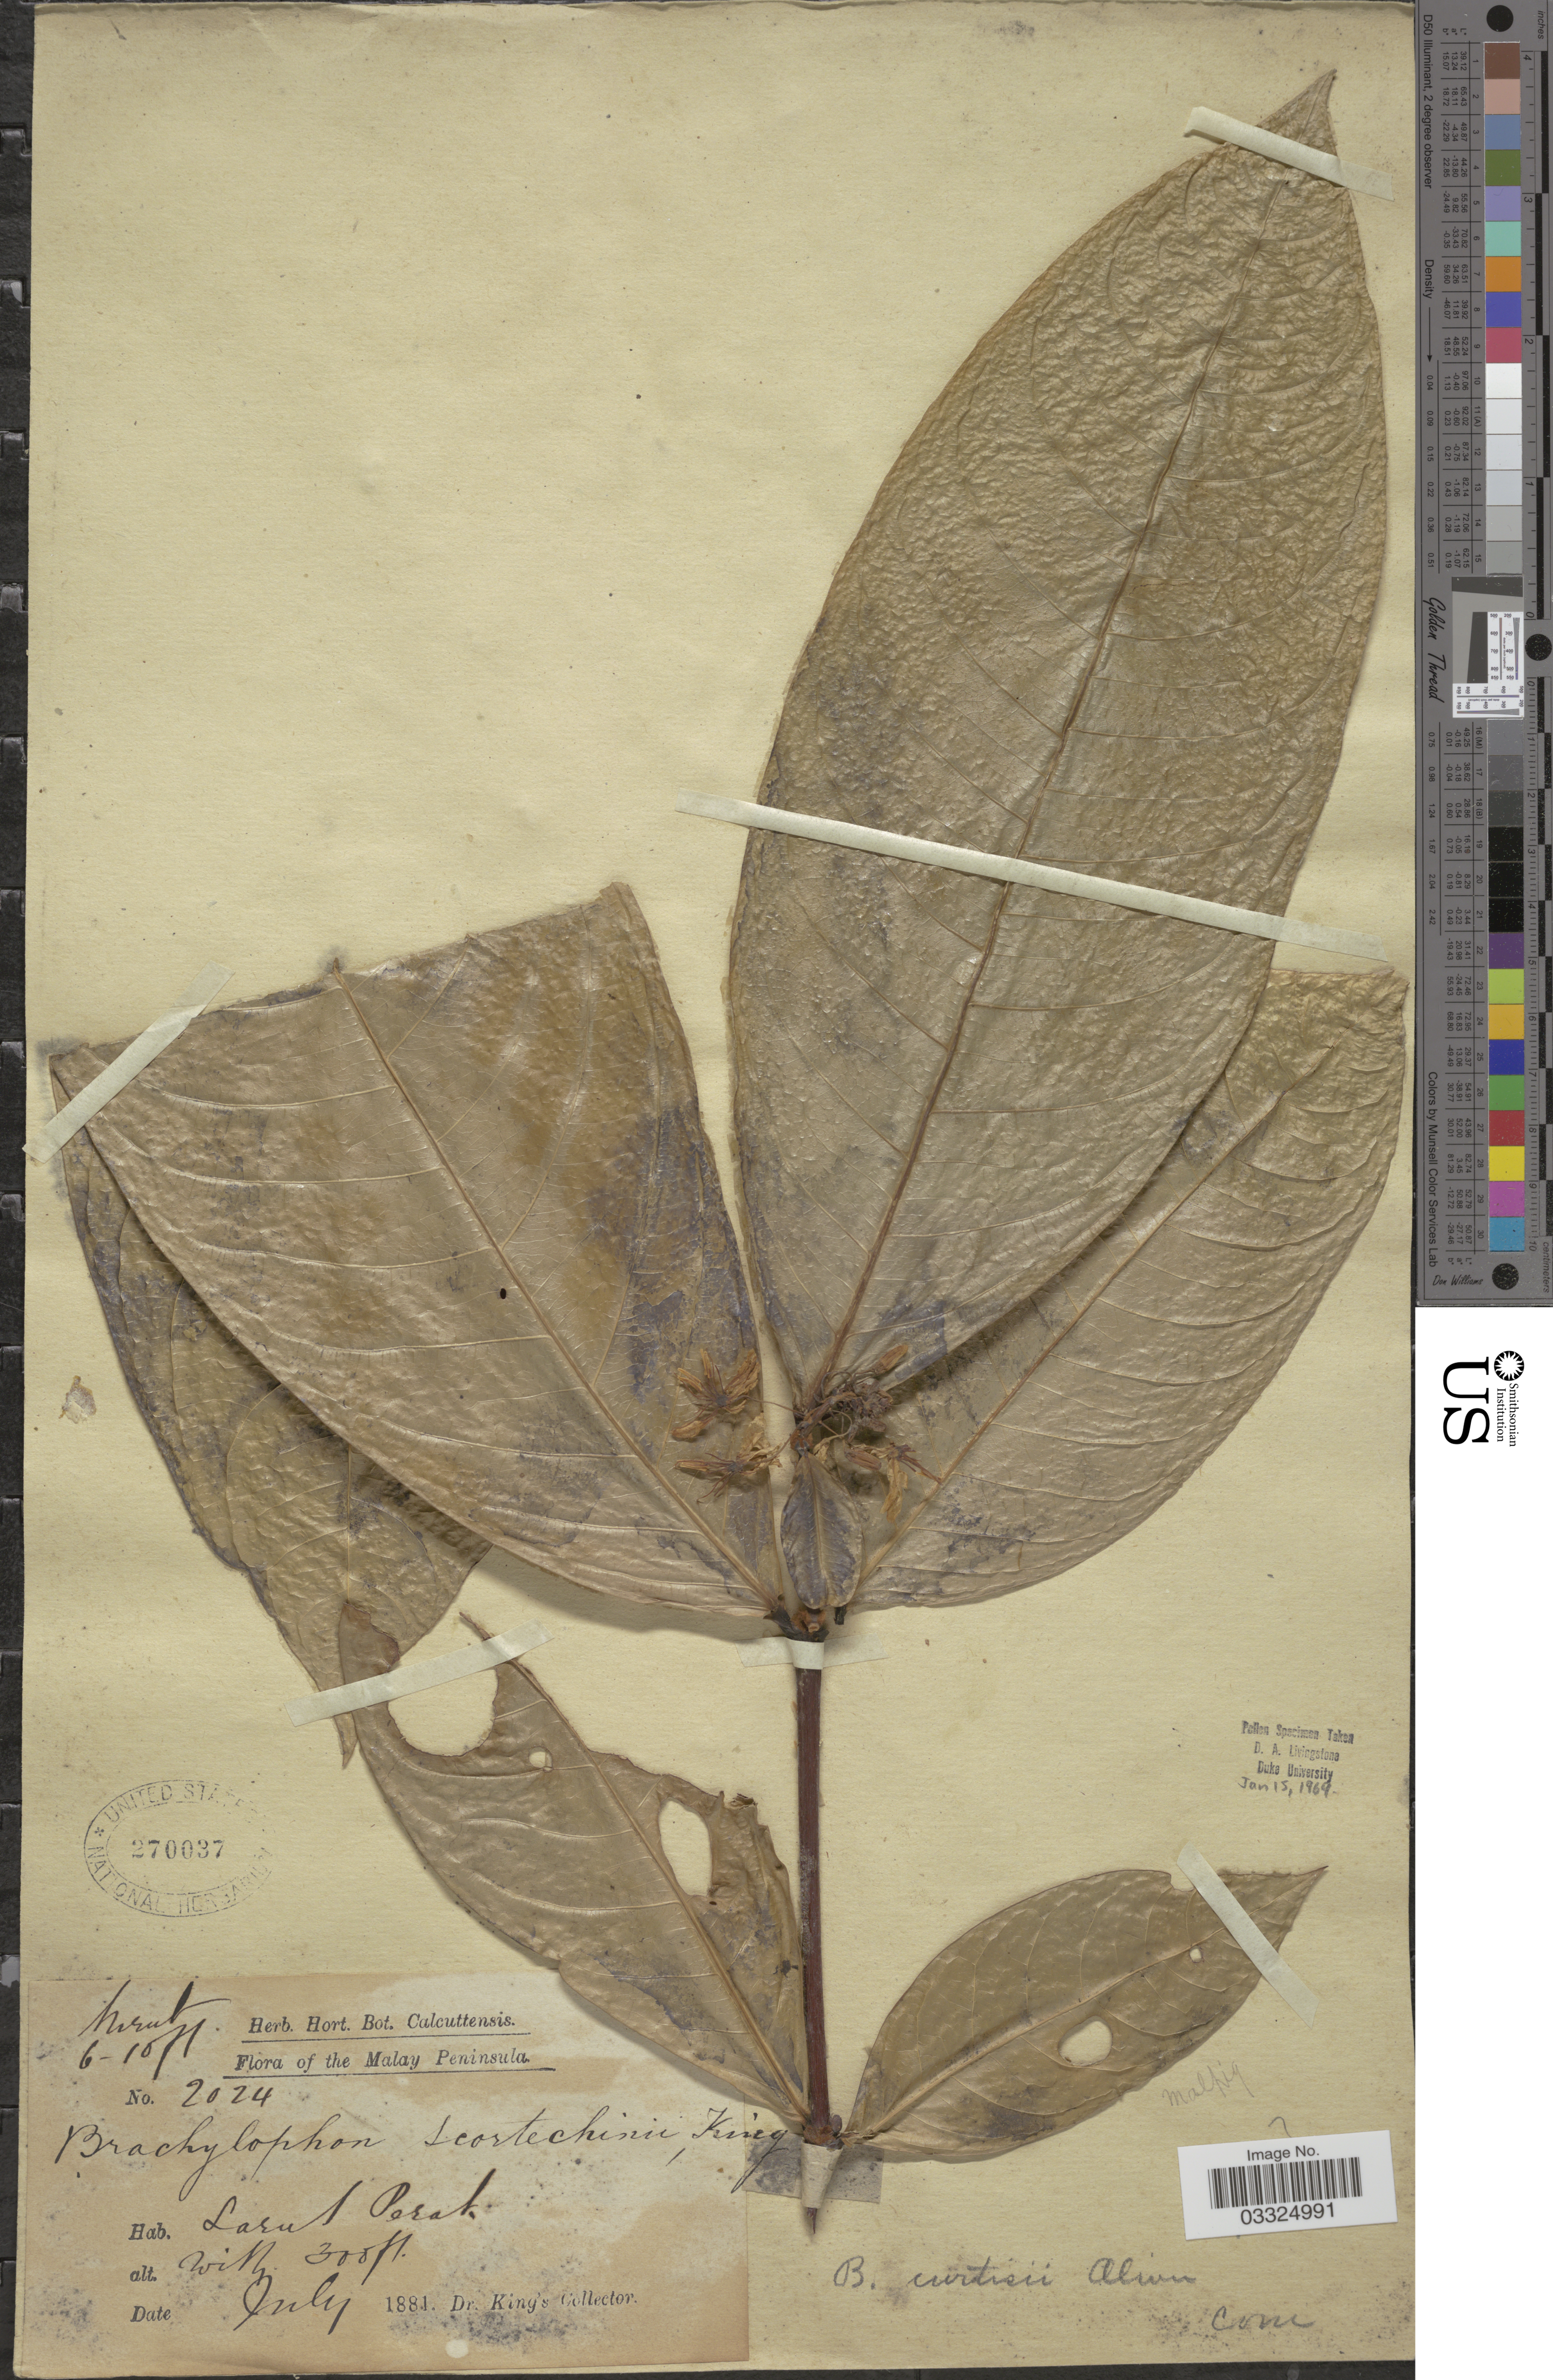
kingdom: Plantae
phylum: Tracheophyta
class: Magnoliopsida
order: Malpighiales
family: Malpighiaceae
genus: Brachylophon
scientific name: Brachylophon curtisii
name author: Oliv.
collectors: Dr. King's collector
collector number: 2024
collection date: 1881-07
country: Malaysia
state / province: Perak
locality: The Malay Peninsula. Larut.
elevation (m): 91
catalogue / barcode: US 270037